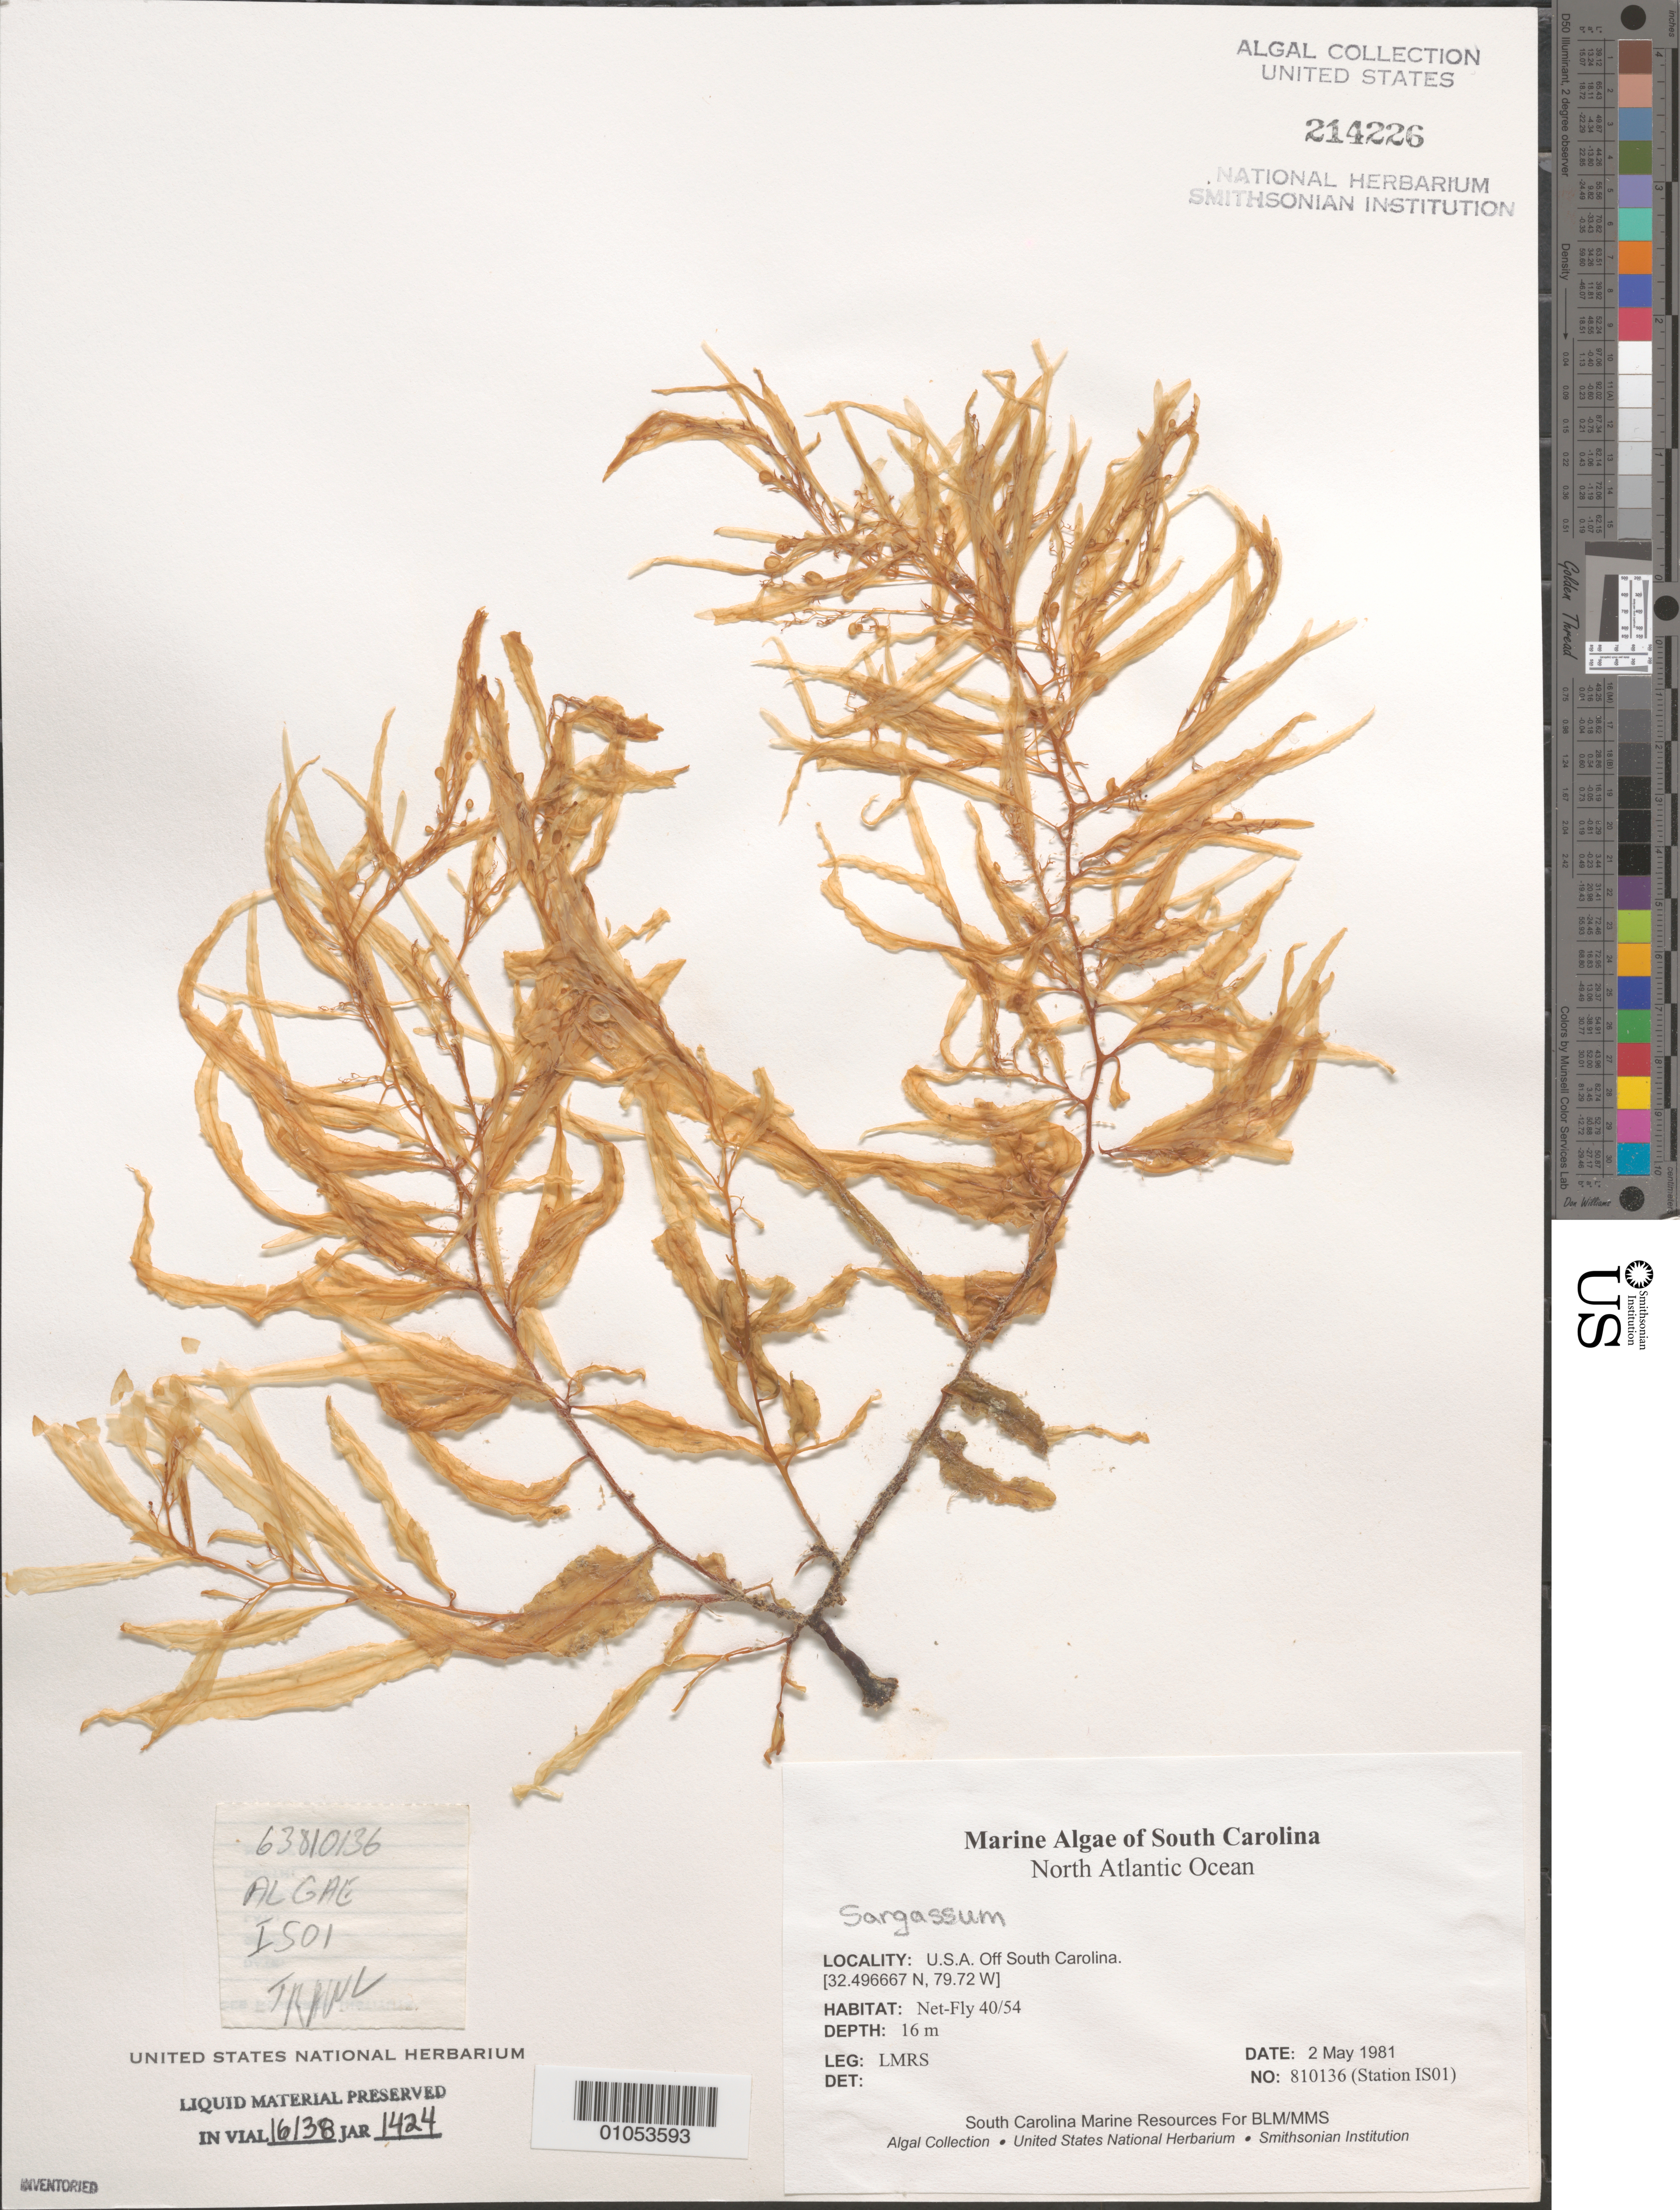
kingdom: Chromista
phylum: Ochrophyta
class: Phaeophyceae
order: Fucales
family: Sargassaceae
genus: Sargassum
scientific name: Sargassum sp.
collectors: LMRS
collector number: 810136 (Station IS01)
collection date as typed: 02 May 1981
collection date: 1981-05-02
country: United States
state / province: South Carolina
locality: North Atlantic Ocean off South Carolina coast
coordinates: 32.496667N, 79.72W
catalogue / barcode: US 214226